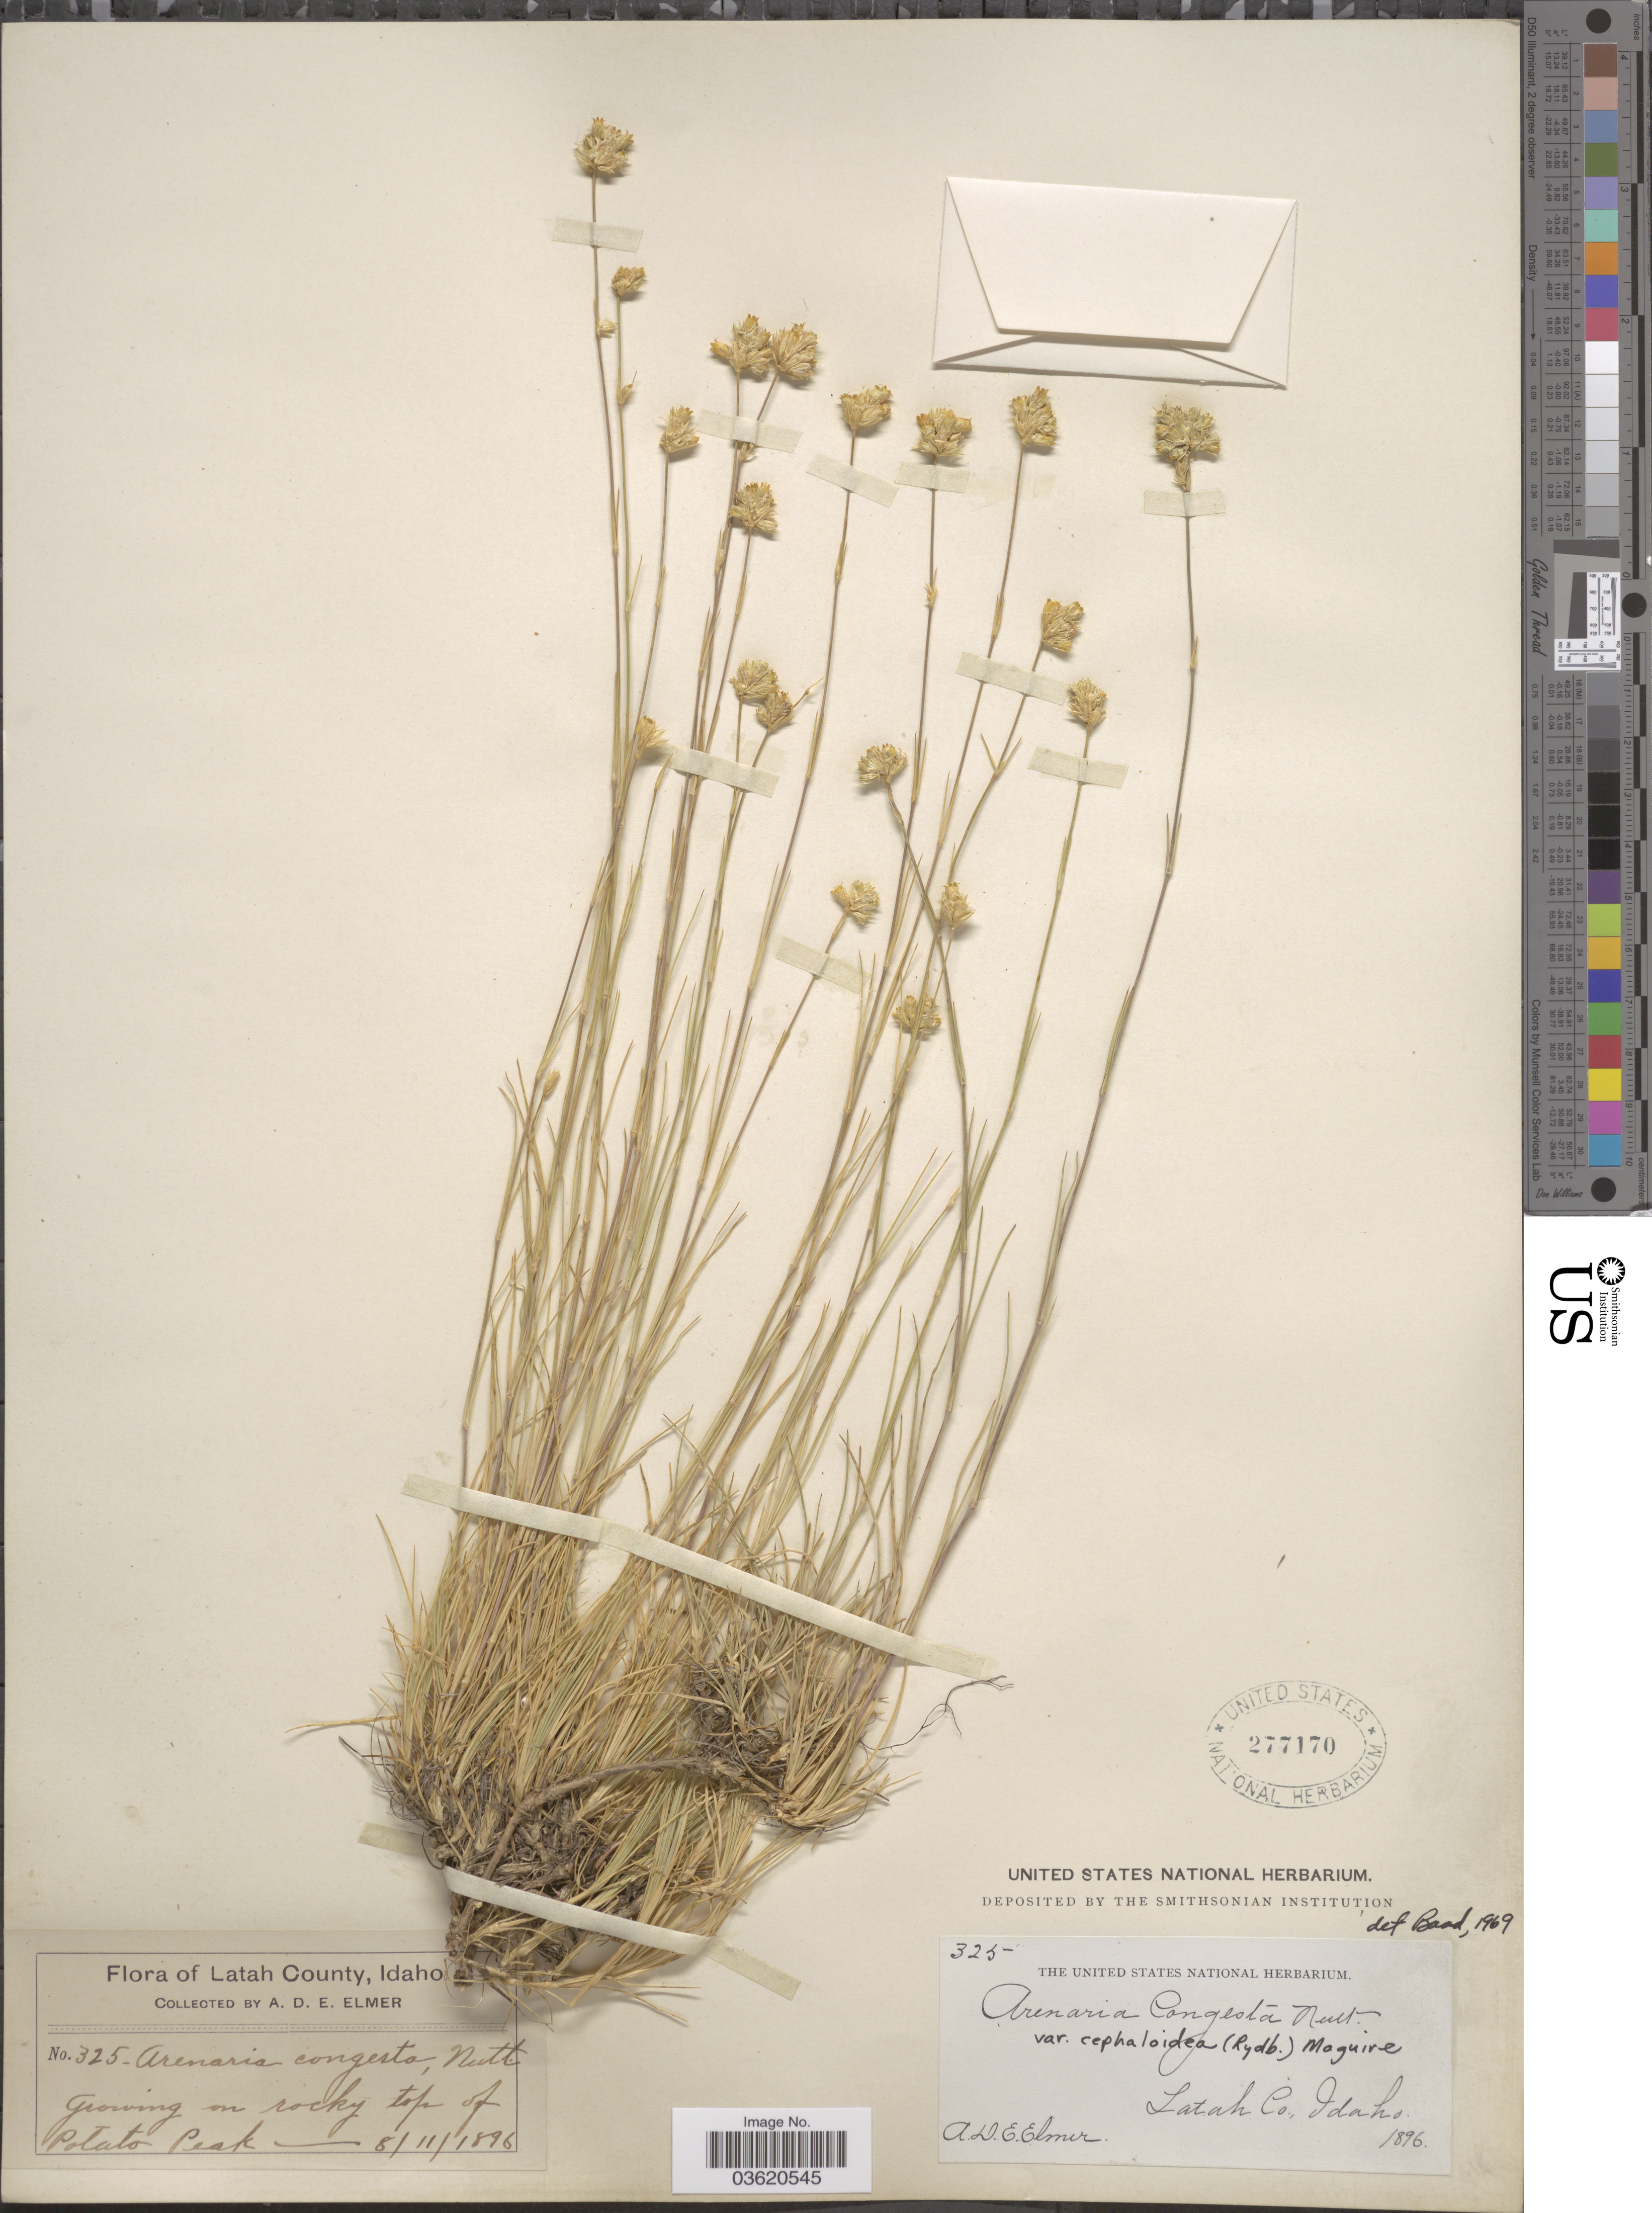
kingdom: Plantae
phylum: Tracheophyta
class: Magnoliopsida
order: Caryophyllales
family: Caryophyllaceae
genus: Eremogone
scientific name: Eremogone congesta var. cephaloidea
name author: (Rydb.) R.L. Hartm. & Rabeler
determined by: Strong, Mark T., (BOT), Smithsonian Institution - National Museum of Natural History (UNITED STATES)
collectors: A. D. E. Elmer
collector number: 325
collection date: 1896-08-11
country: United States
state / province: Idaho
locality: Latah County. Top of Potato Peak.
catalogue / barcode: US 277170